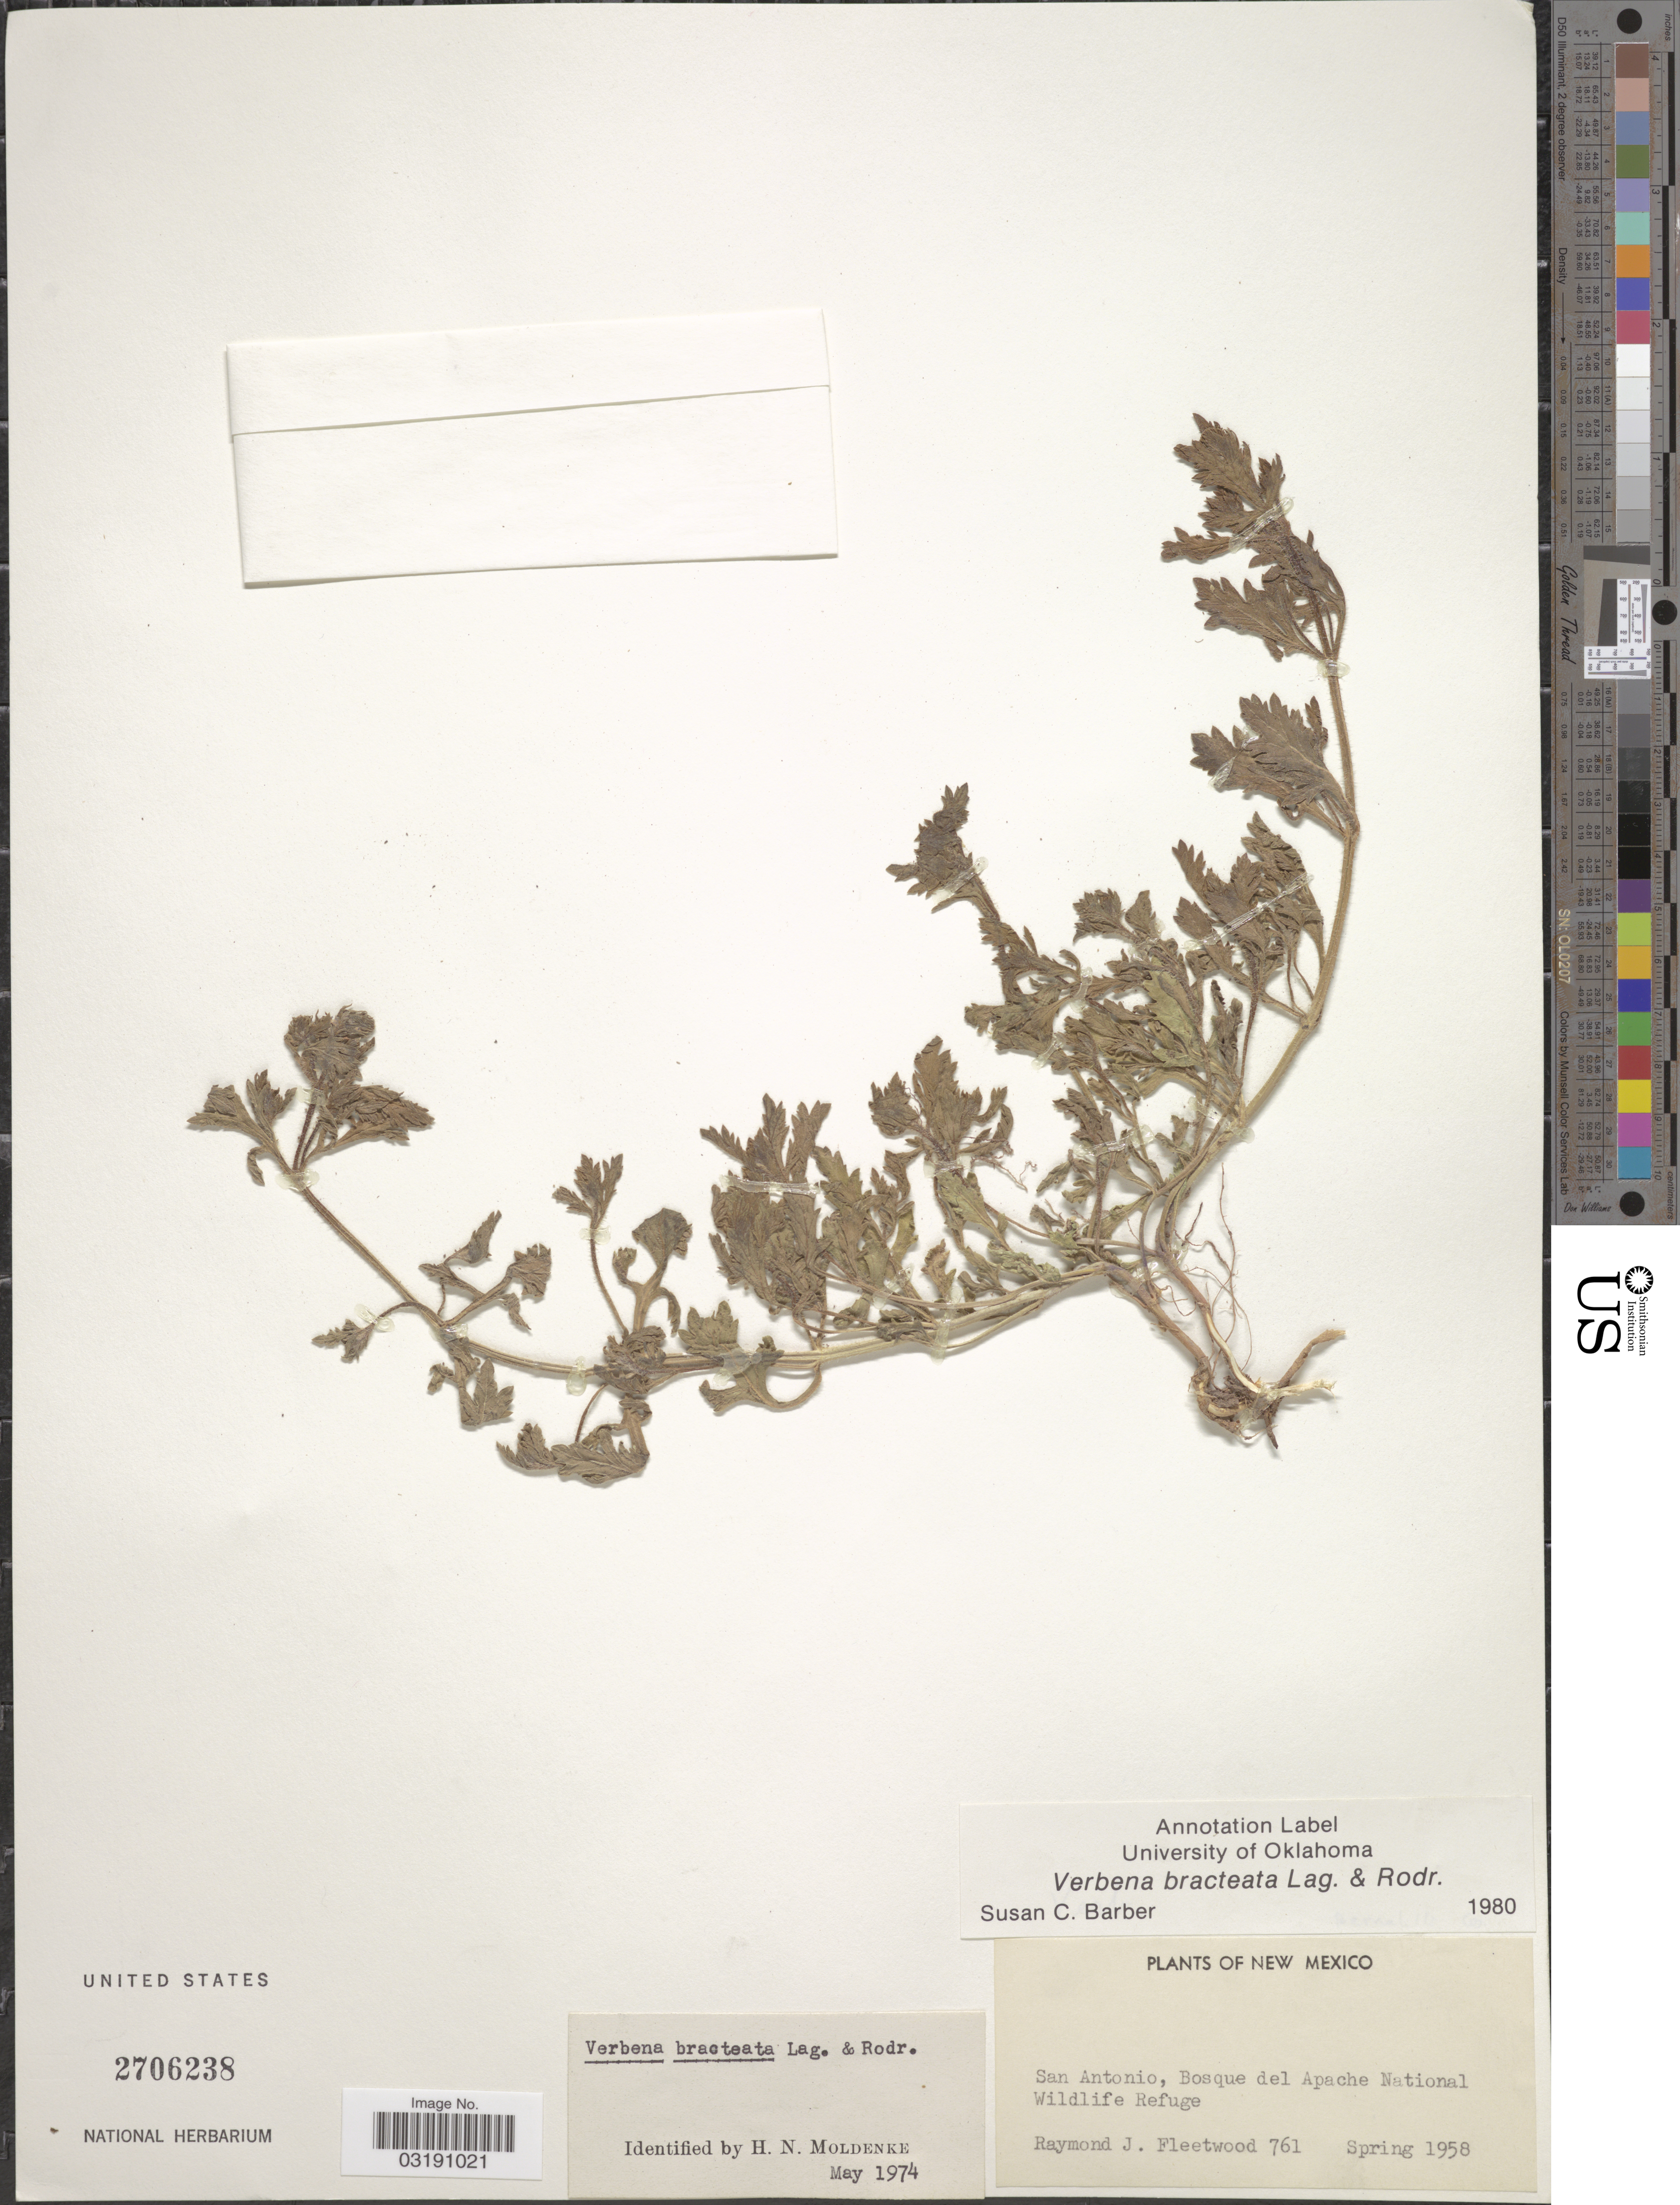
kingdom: Plantae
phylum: Tracheophyta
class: Magnoliopsida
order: Lamiales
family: Verbenaceae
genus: Verbena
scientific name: Verbena bracteata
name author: Cav. ex Lag. & Rodr.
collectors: R. J. Fleetwood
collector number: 761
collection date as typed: Spring 1958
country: United States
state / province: New Mexico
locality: San Antonio, Bosque del Apache National Wildlife Refuge.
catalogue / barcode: US 2706238